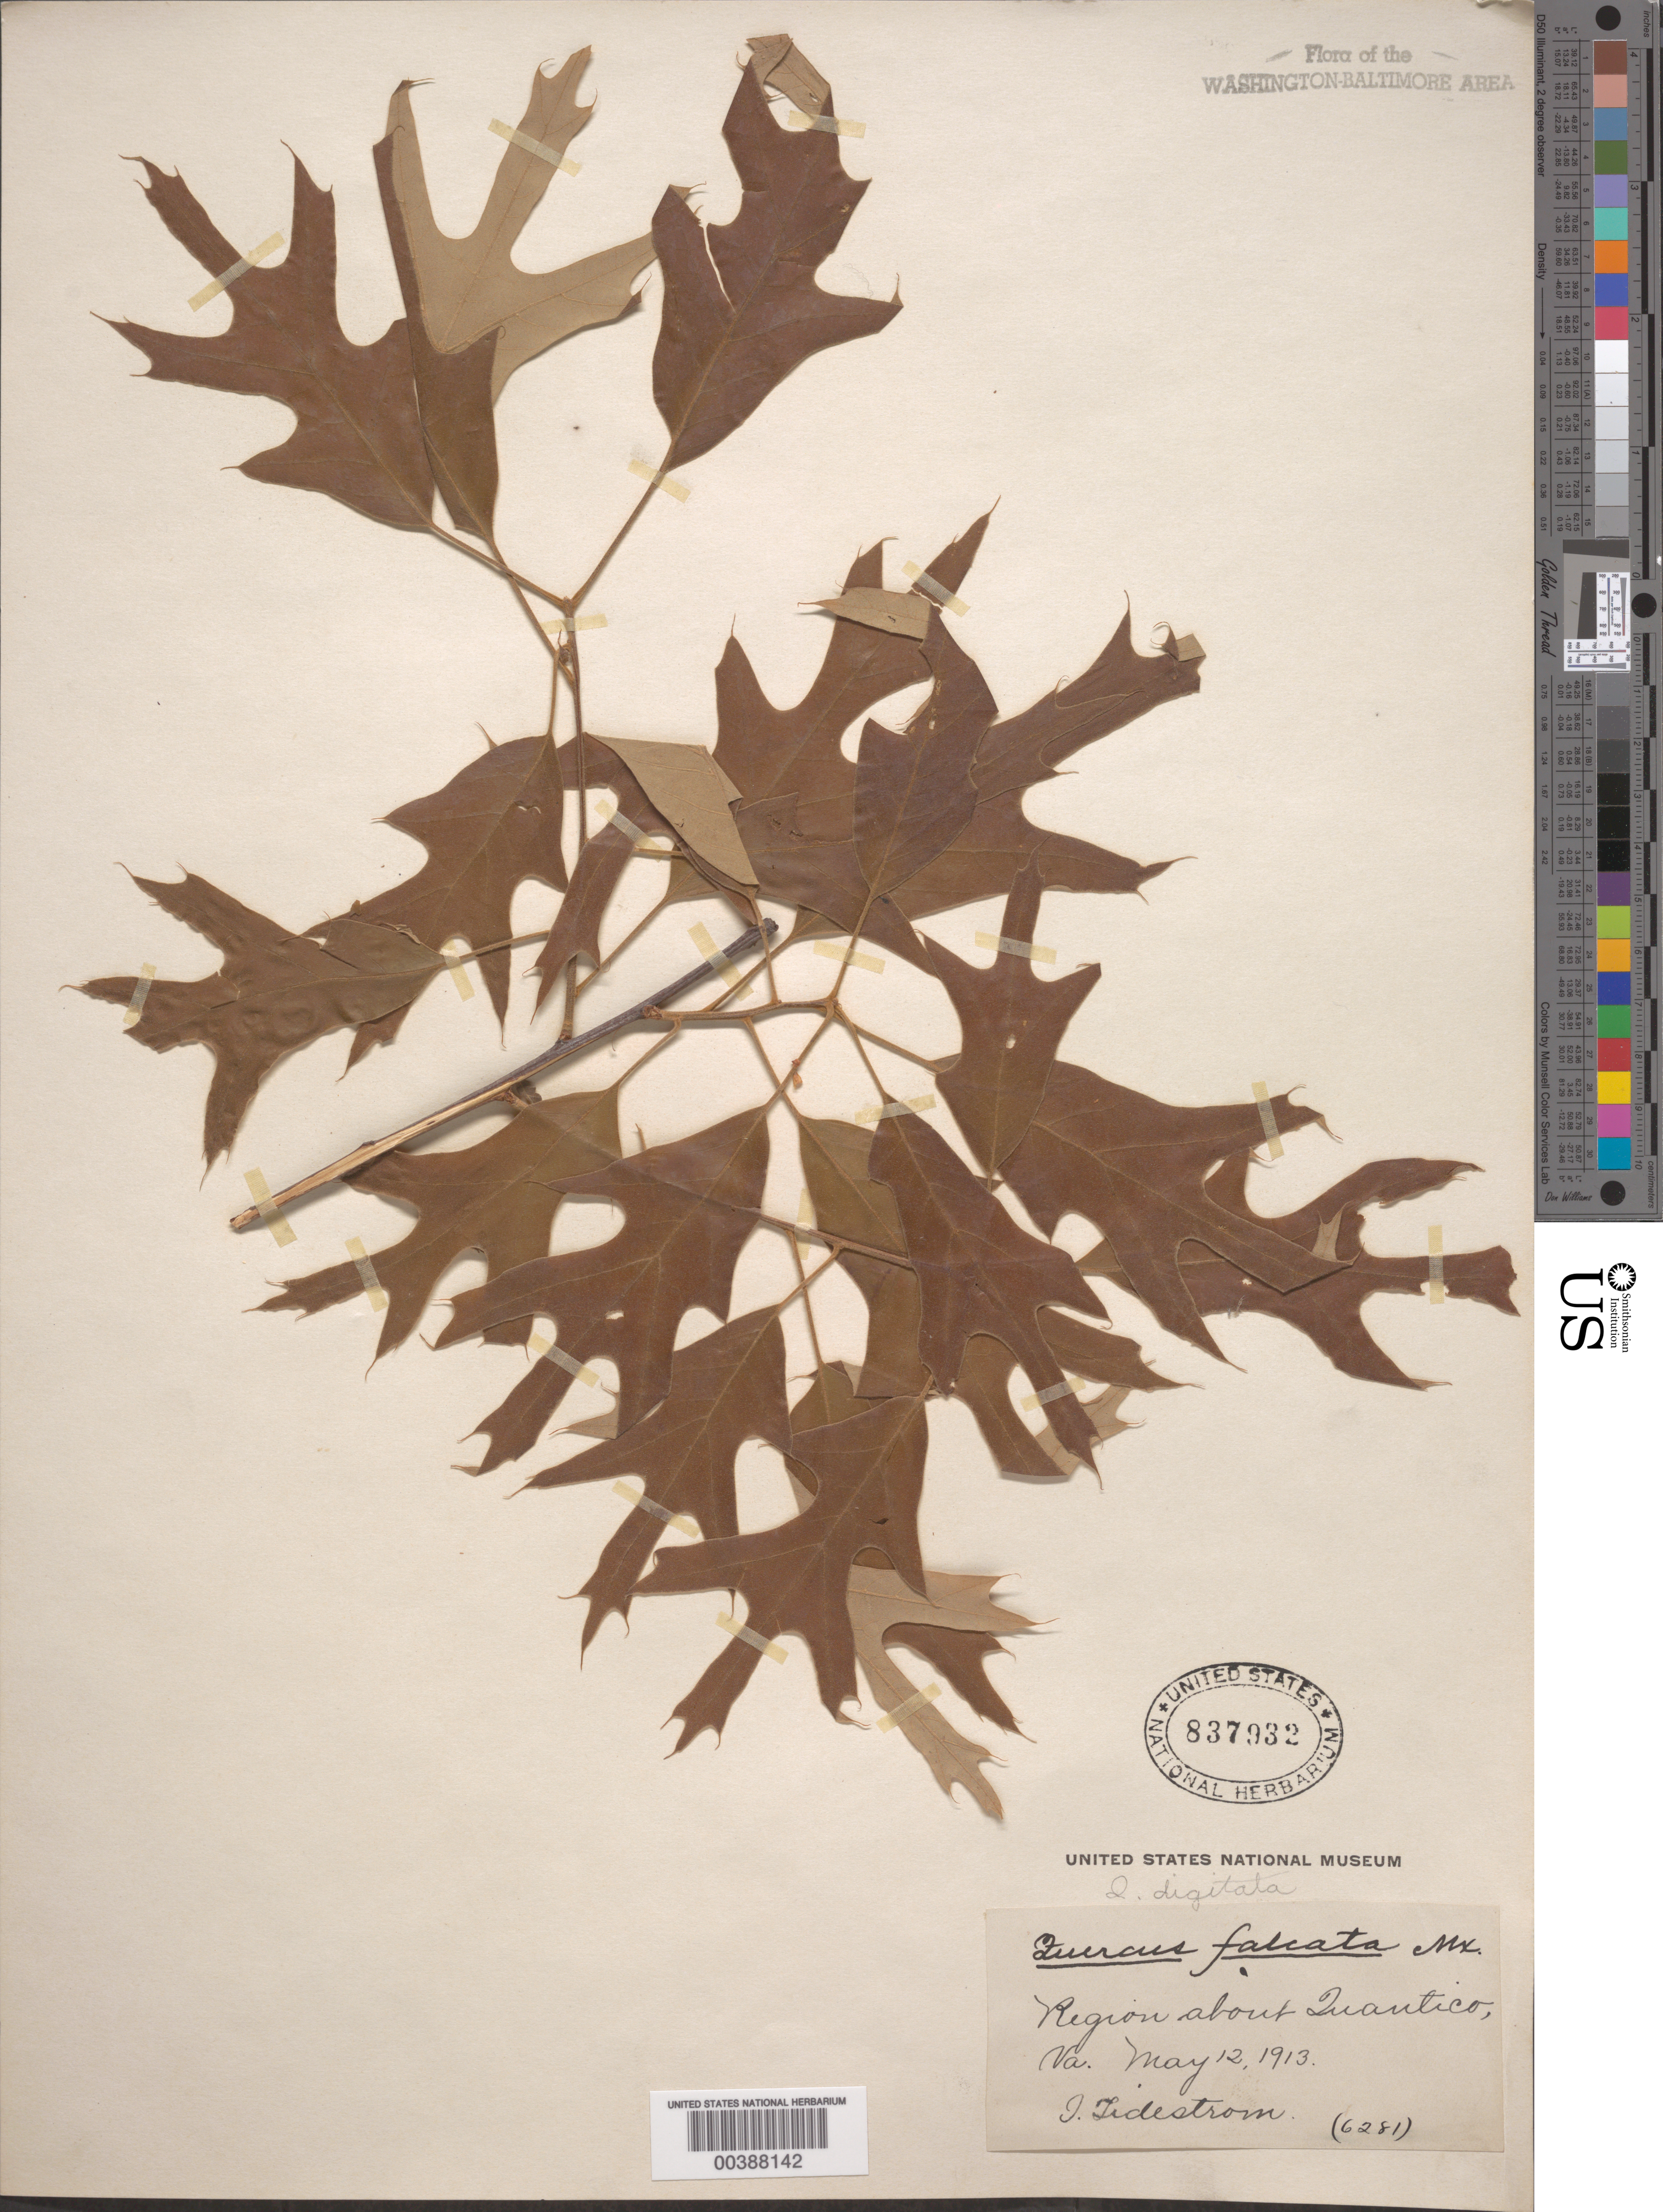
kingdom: Plantae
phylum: Tracheophyta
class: Magnoliopsida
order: Fagales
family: Fagaceae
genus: Quercus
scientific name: Quercus falcata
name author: Michx.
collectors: I. F. Tidestrom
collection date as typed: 12 May 1913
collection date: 1913-05-12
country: United States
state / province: Virginia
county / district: Prince William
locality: Quantico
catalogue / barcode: US 837932